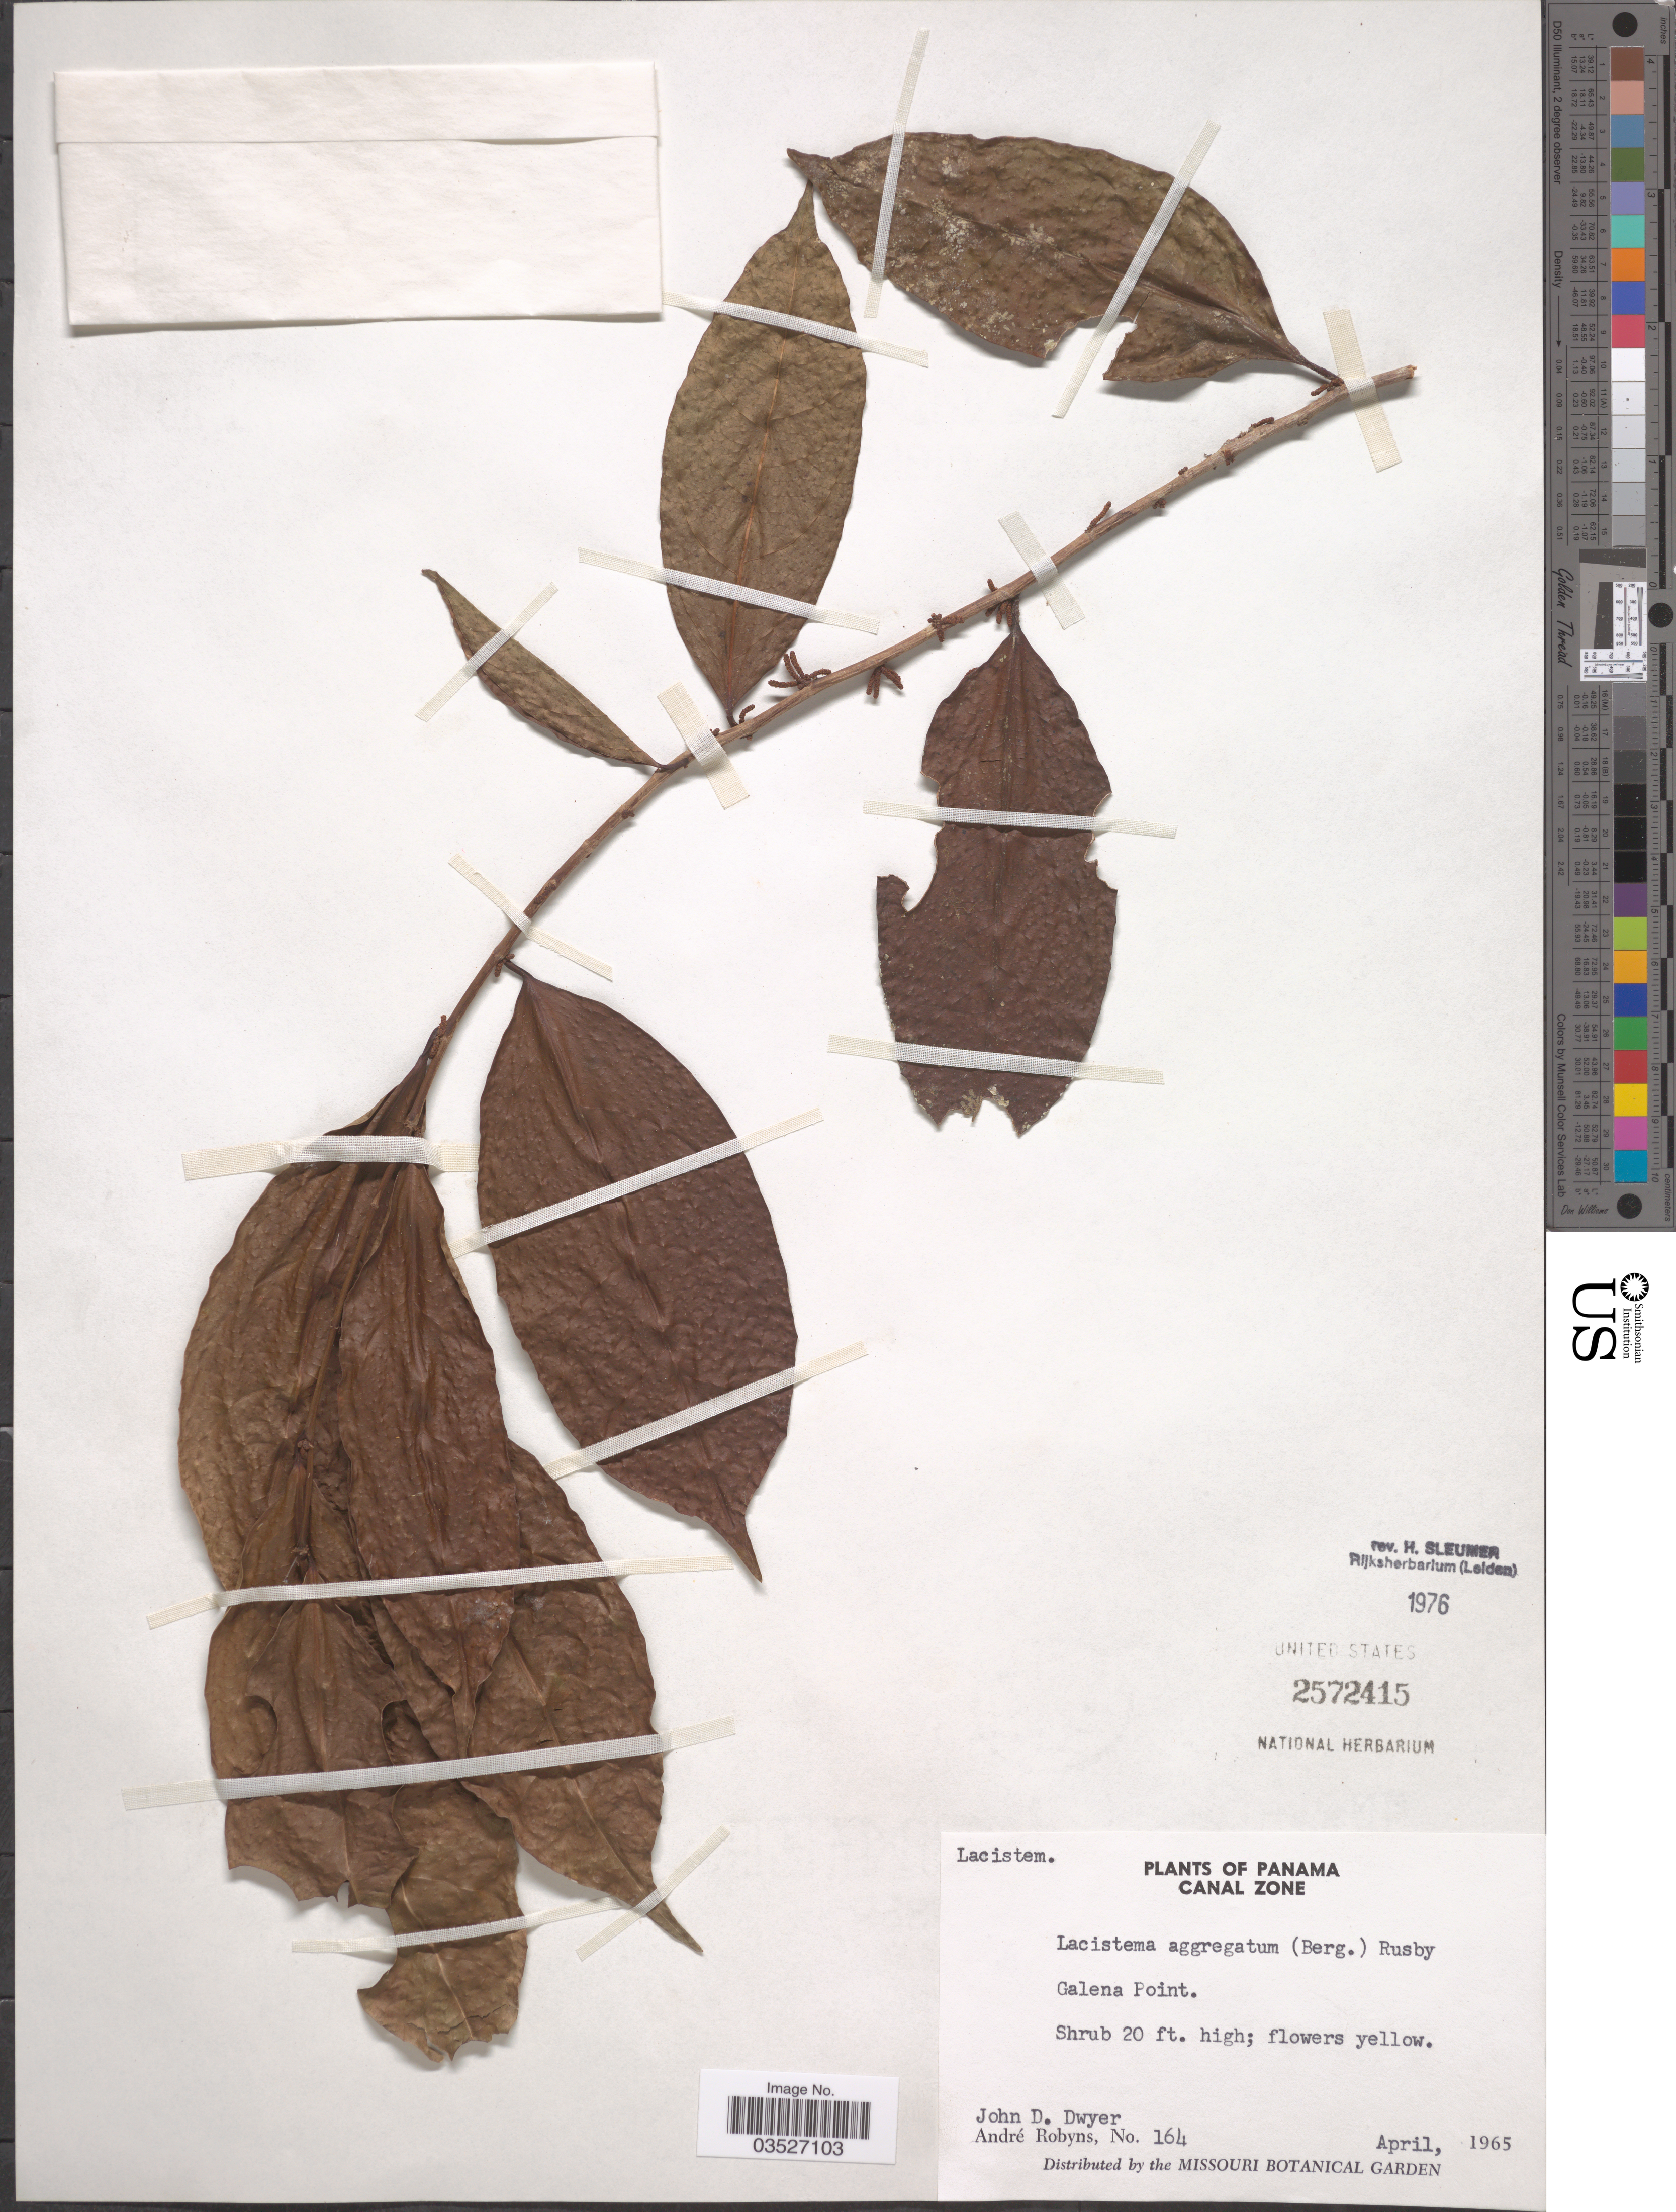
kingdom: Plantae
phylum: Tracheophyta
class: Magnoliopsida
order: Malpighiales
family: Lacistemataceae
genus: Lacistema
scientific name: Lacistema aggregatum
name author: (P.J. Bergius) Rusby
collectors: J. D. Dwyer & A. G. Robyns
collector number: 164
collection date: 1965-04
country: Panama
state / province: Colón / Panamá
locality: Canal Zone. Galena Point.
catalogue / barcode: US 2572415